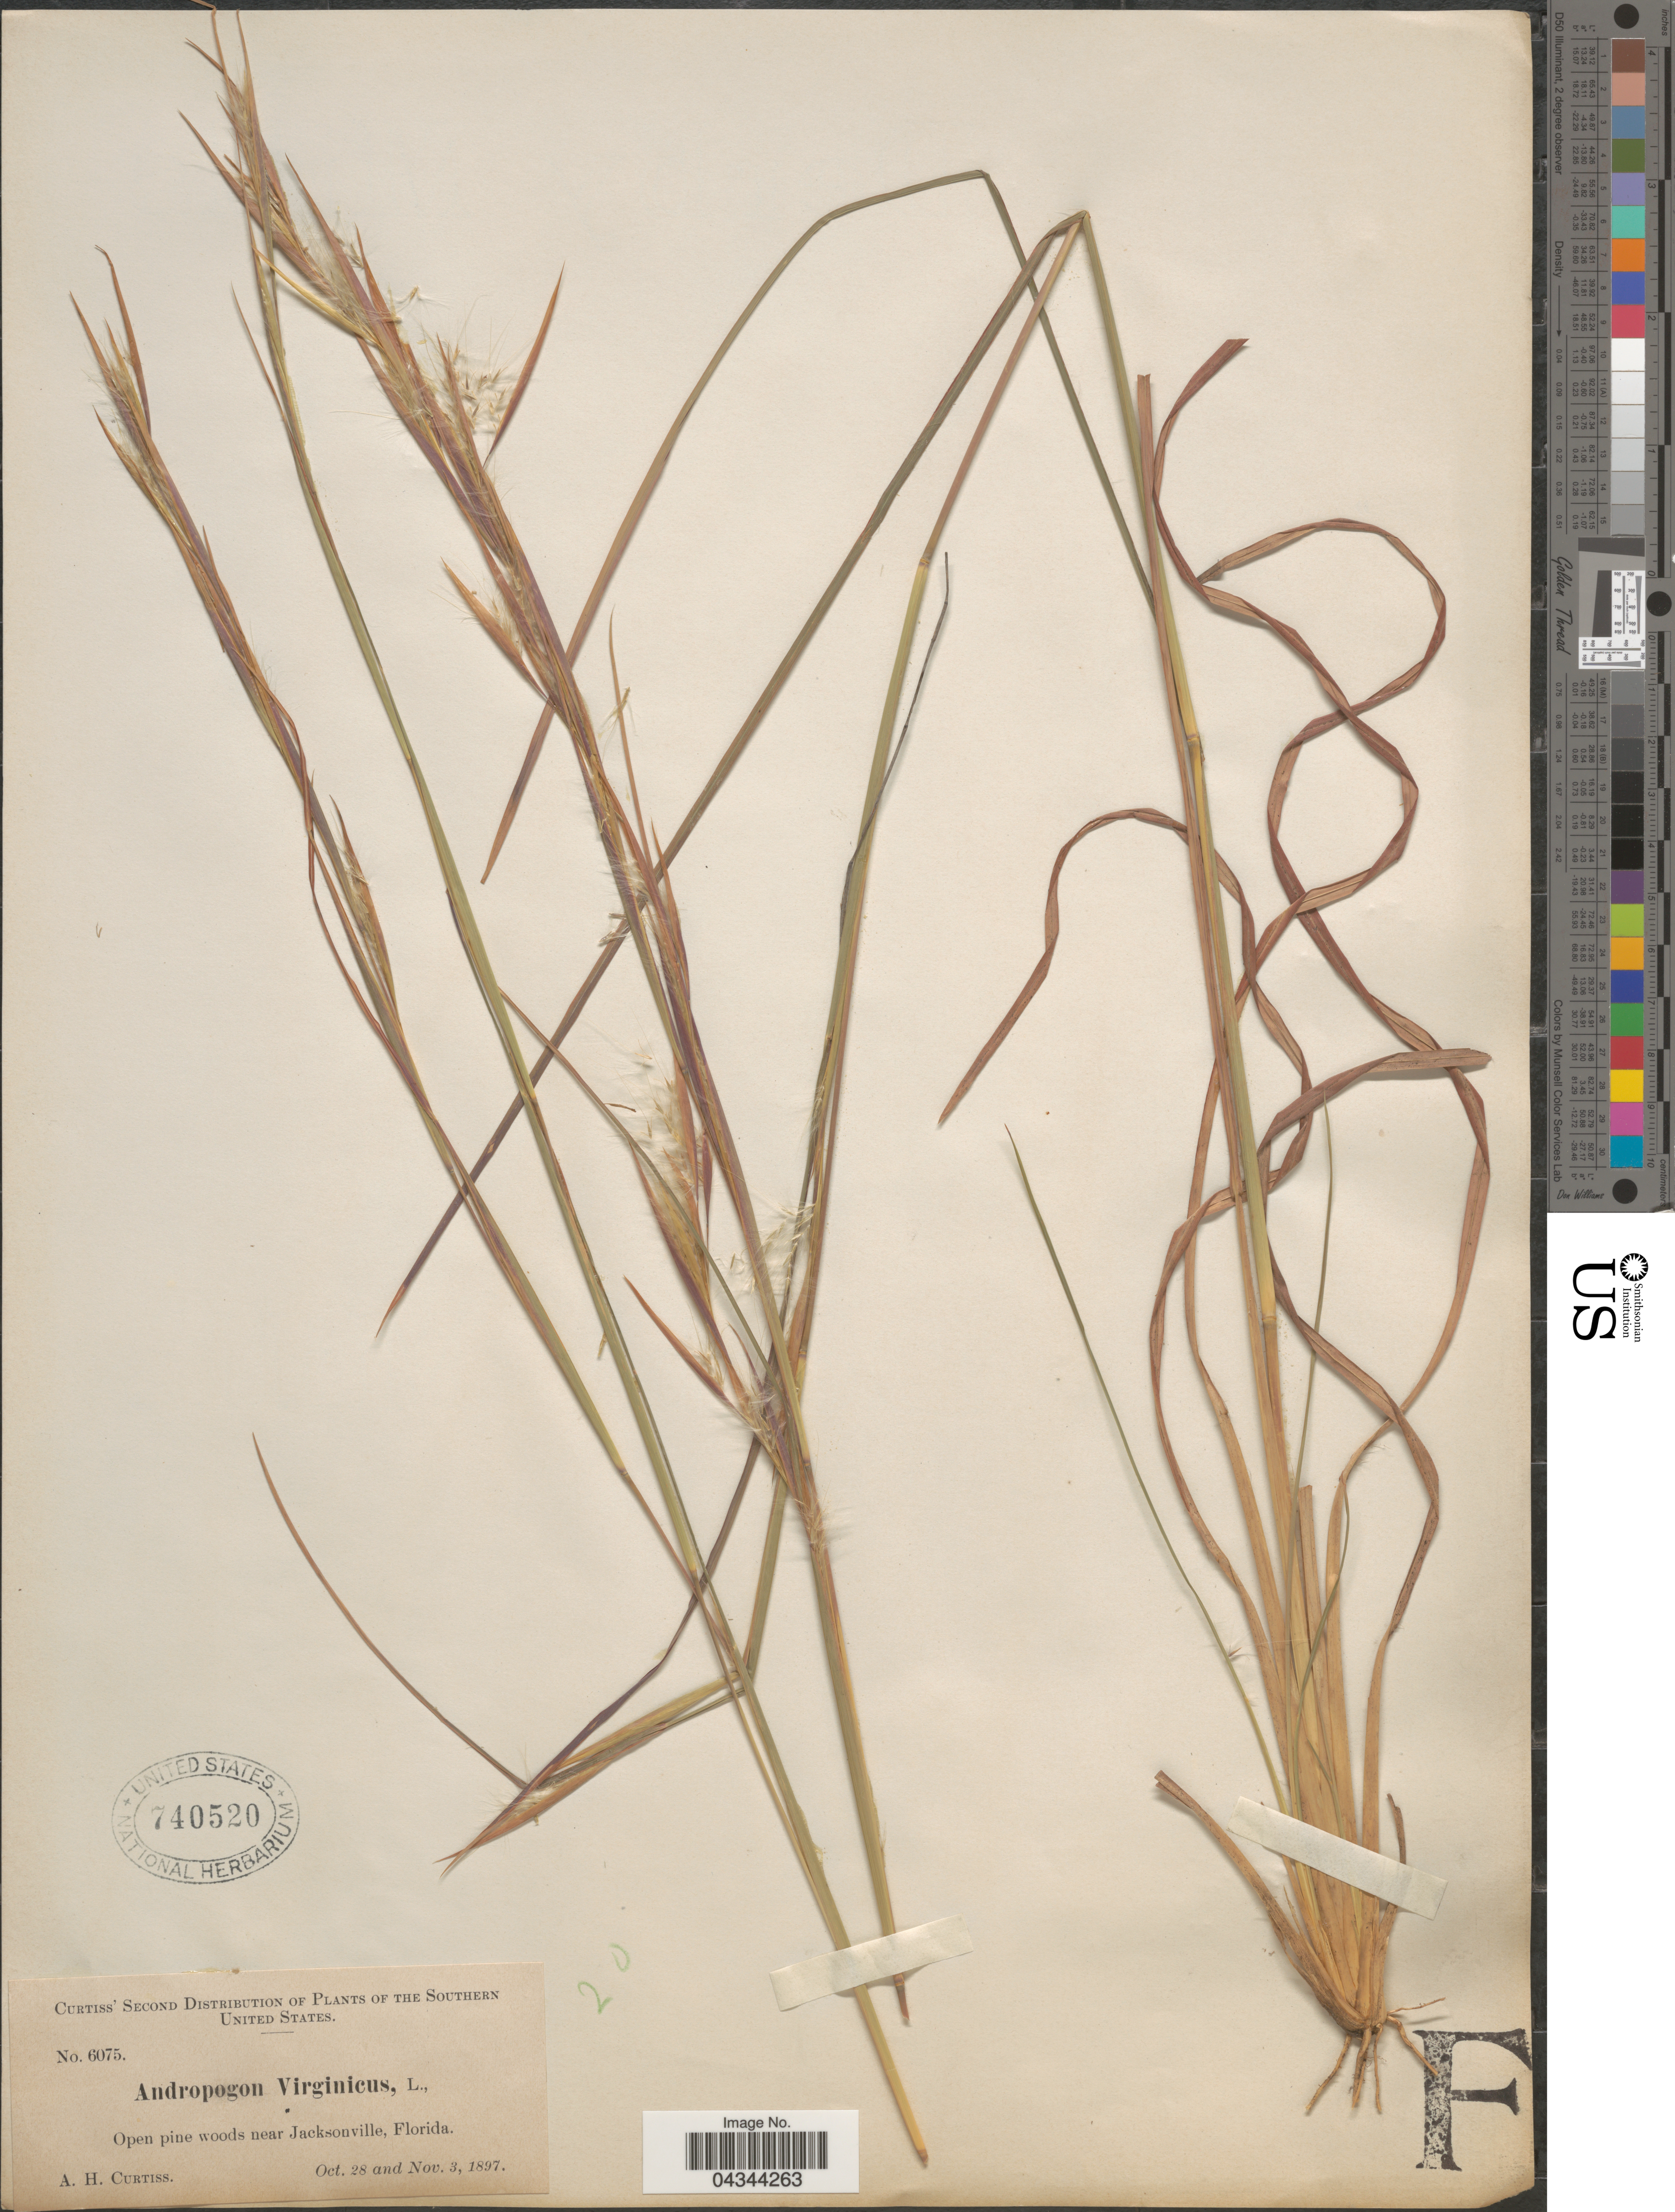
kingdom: Plantae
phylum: Tracheophyta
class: Liliopsida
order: Poales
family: Poaceae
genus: Andropogon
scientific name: Andropogon virginicus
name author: L.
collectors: A. H. Curtiss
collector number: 6075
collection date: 1897-10-28/1897-11-03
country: United States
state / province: Florida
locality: The Southern United States. Open pine woods near Jacksonville.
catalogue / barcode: US 740520